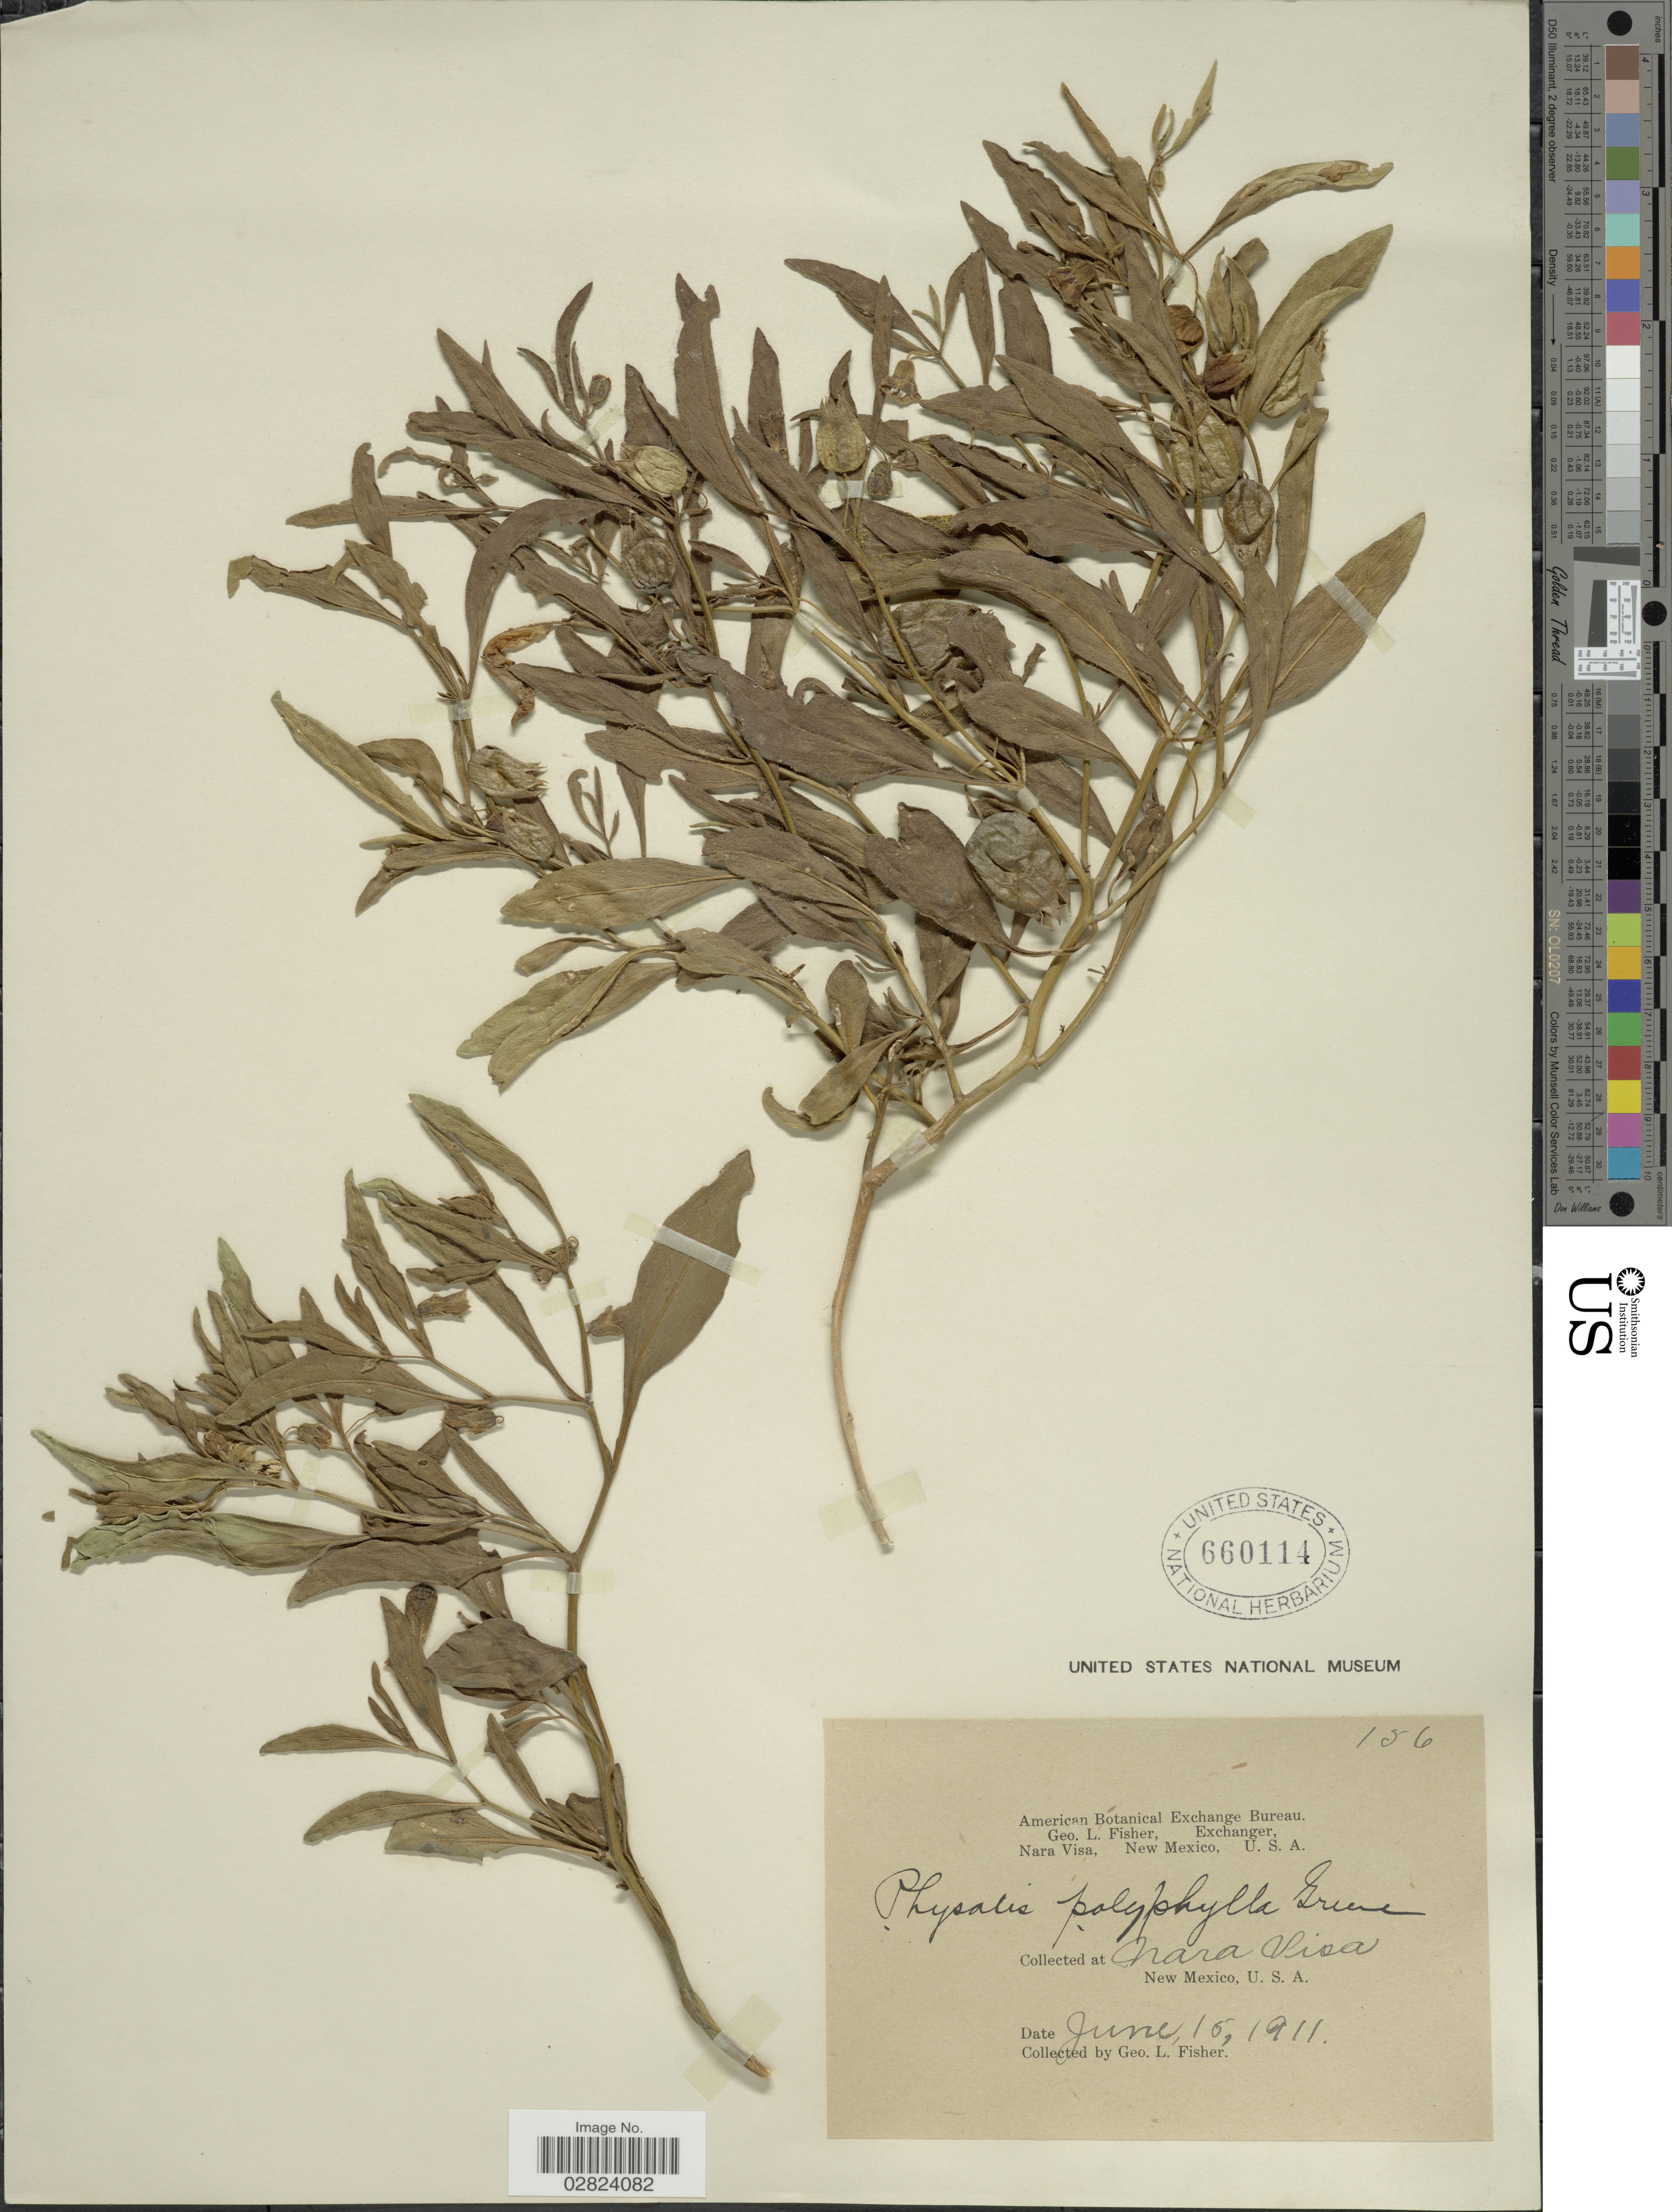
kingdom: Plantae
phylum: Tracheophyta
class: Magnoliopsida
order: Solanales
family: Solanaceae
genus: Physalis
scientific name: Physalis polyphylla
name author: Greene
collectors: G. L. Fisher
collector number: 156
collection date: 1911-06-15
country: United States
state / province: New Mexico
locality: Nara Visa.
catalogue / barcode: US 660114